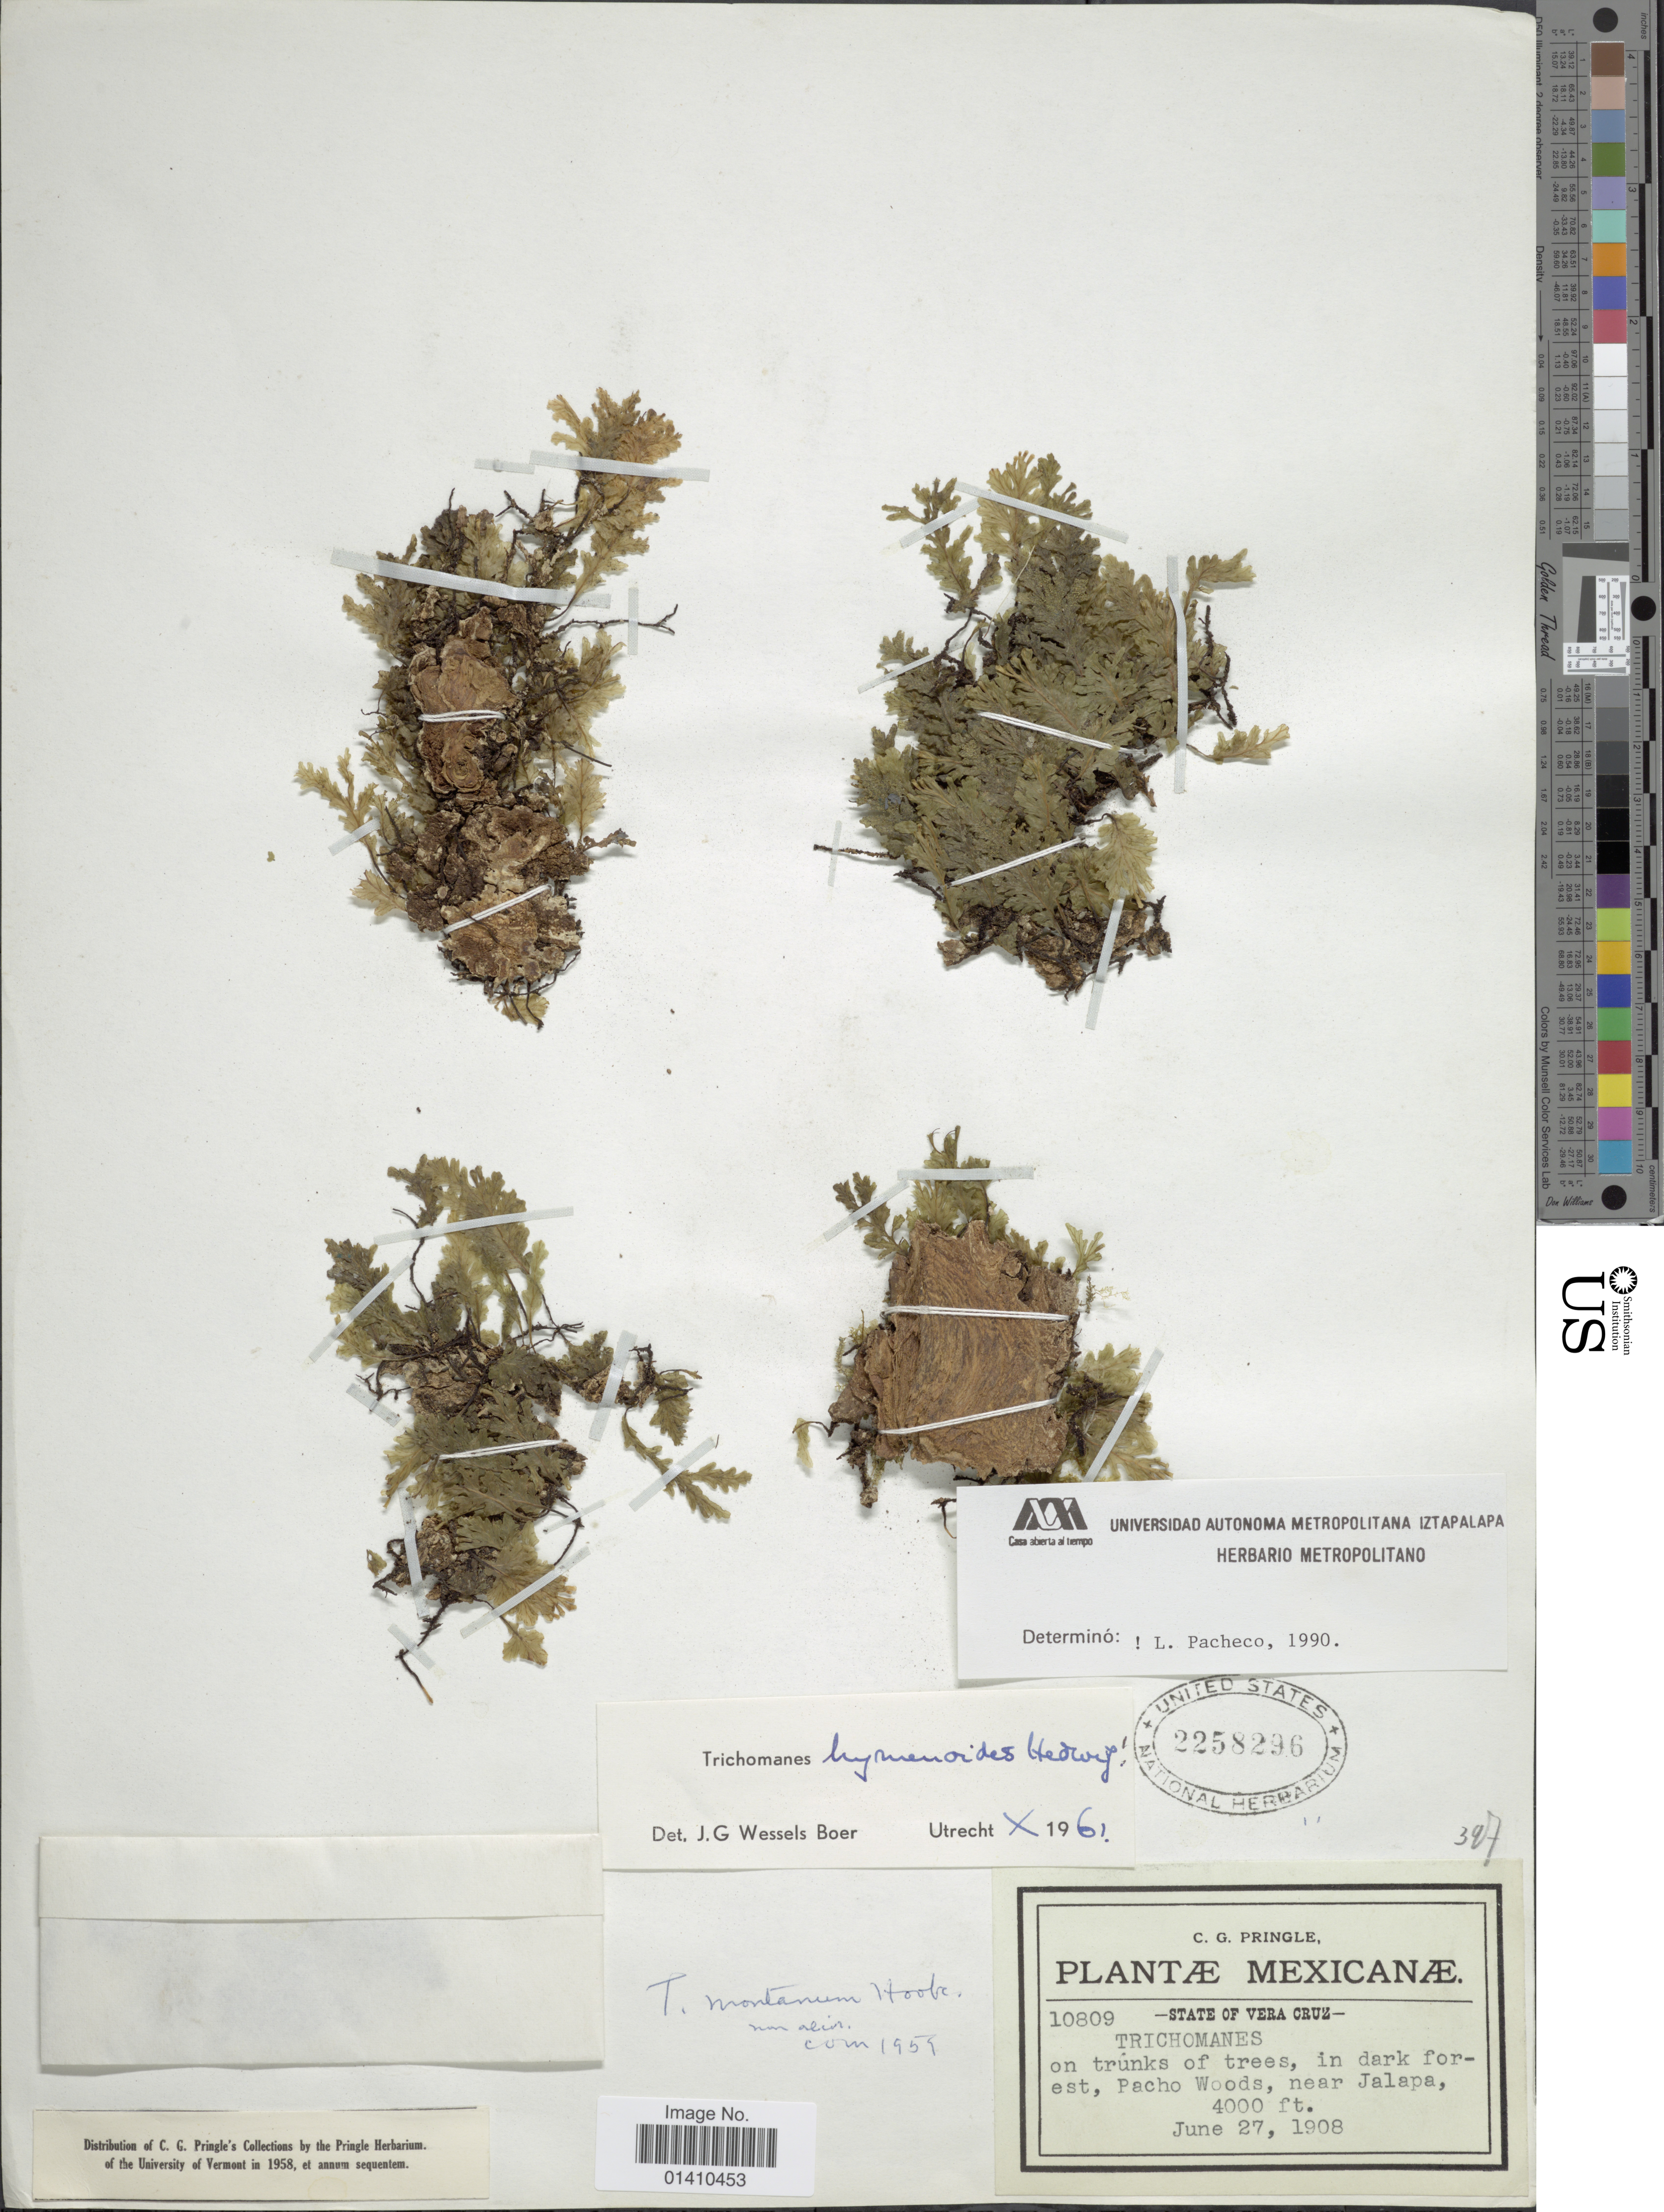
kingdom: Plantae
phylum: Tracheophyta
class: Polypodiopsida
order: Hymenophyllales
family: Hymenophyllaceae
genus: Didymoglossum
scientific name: Didymoglossum hymenoides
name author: (Hedw.) Copel.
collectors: C. G. Pringle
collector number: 10809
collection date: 1908-06-27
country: Mexico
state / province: Veracruz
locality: In dark forest, Pacho Woods, near jalapa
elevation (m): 1219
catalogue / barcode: US 2258296